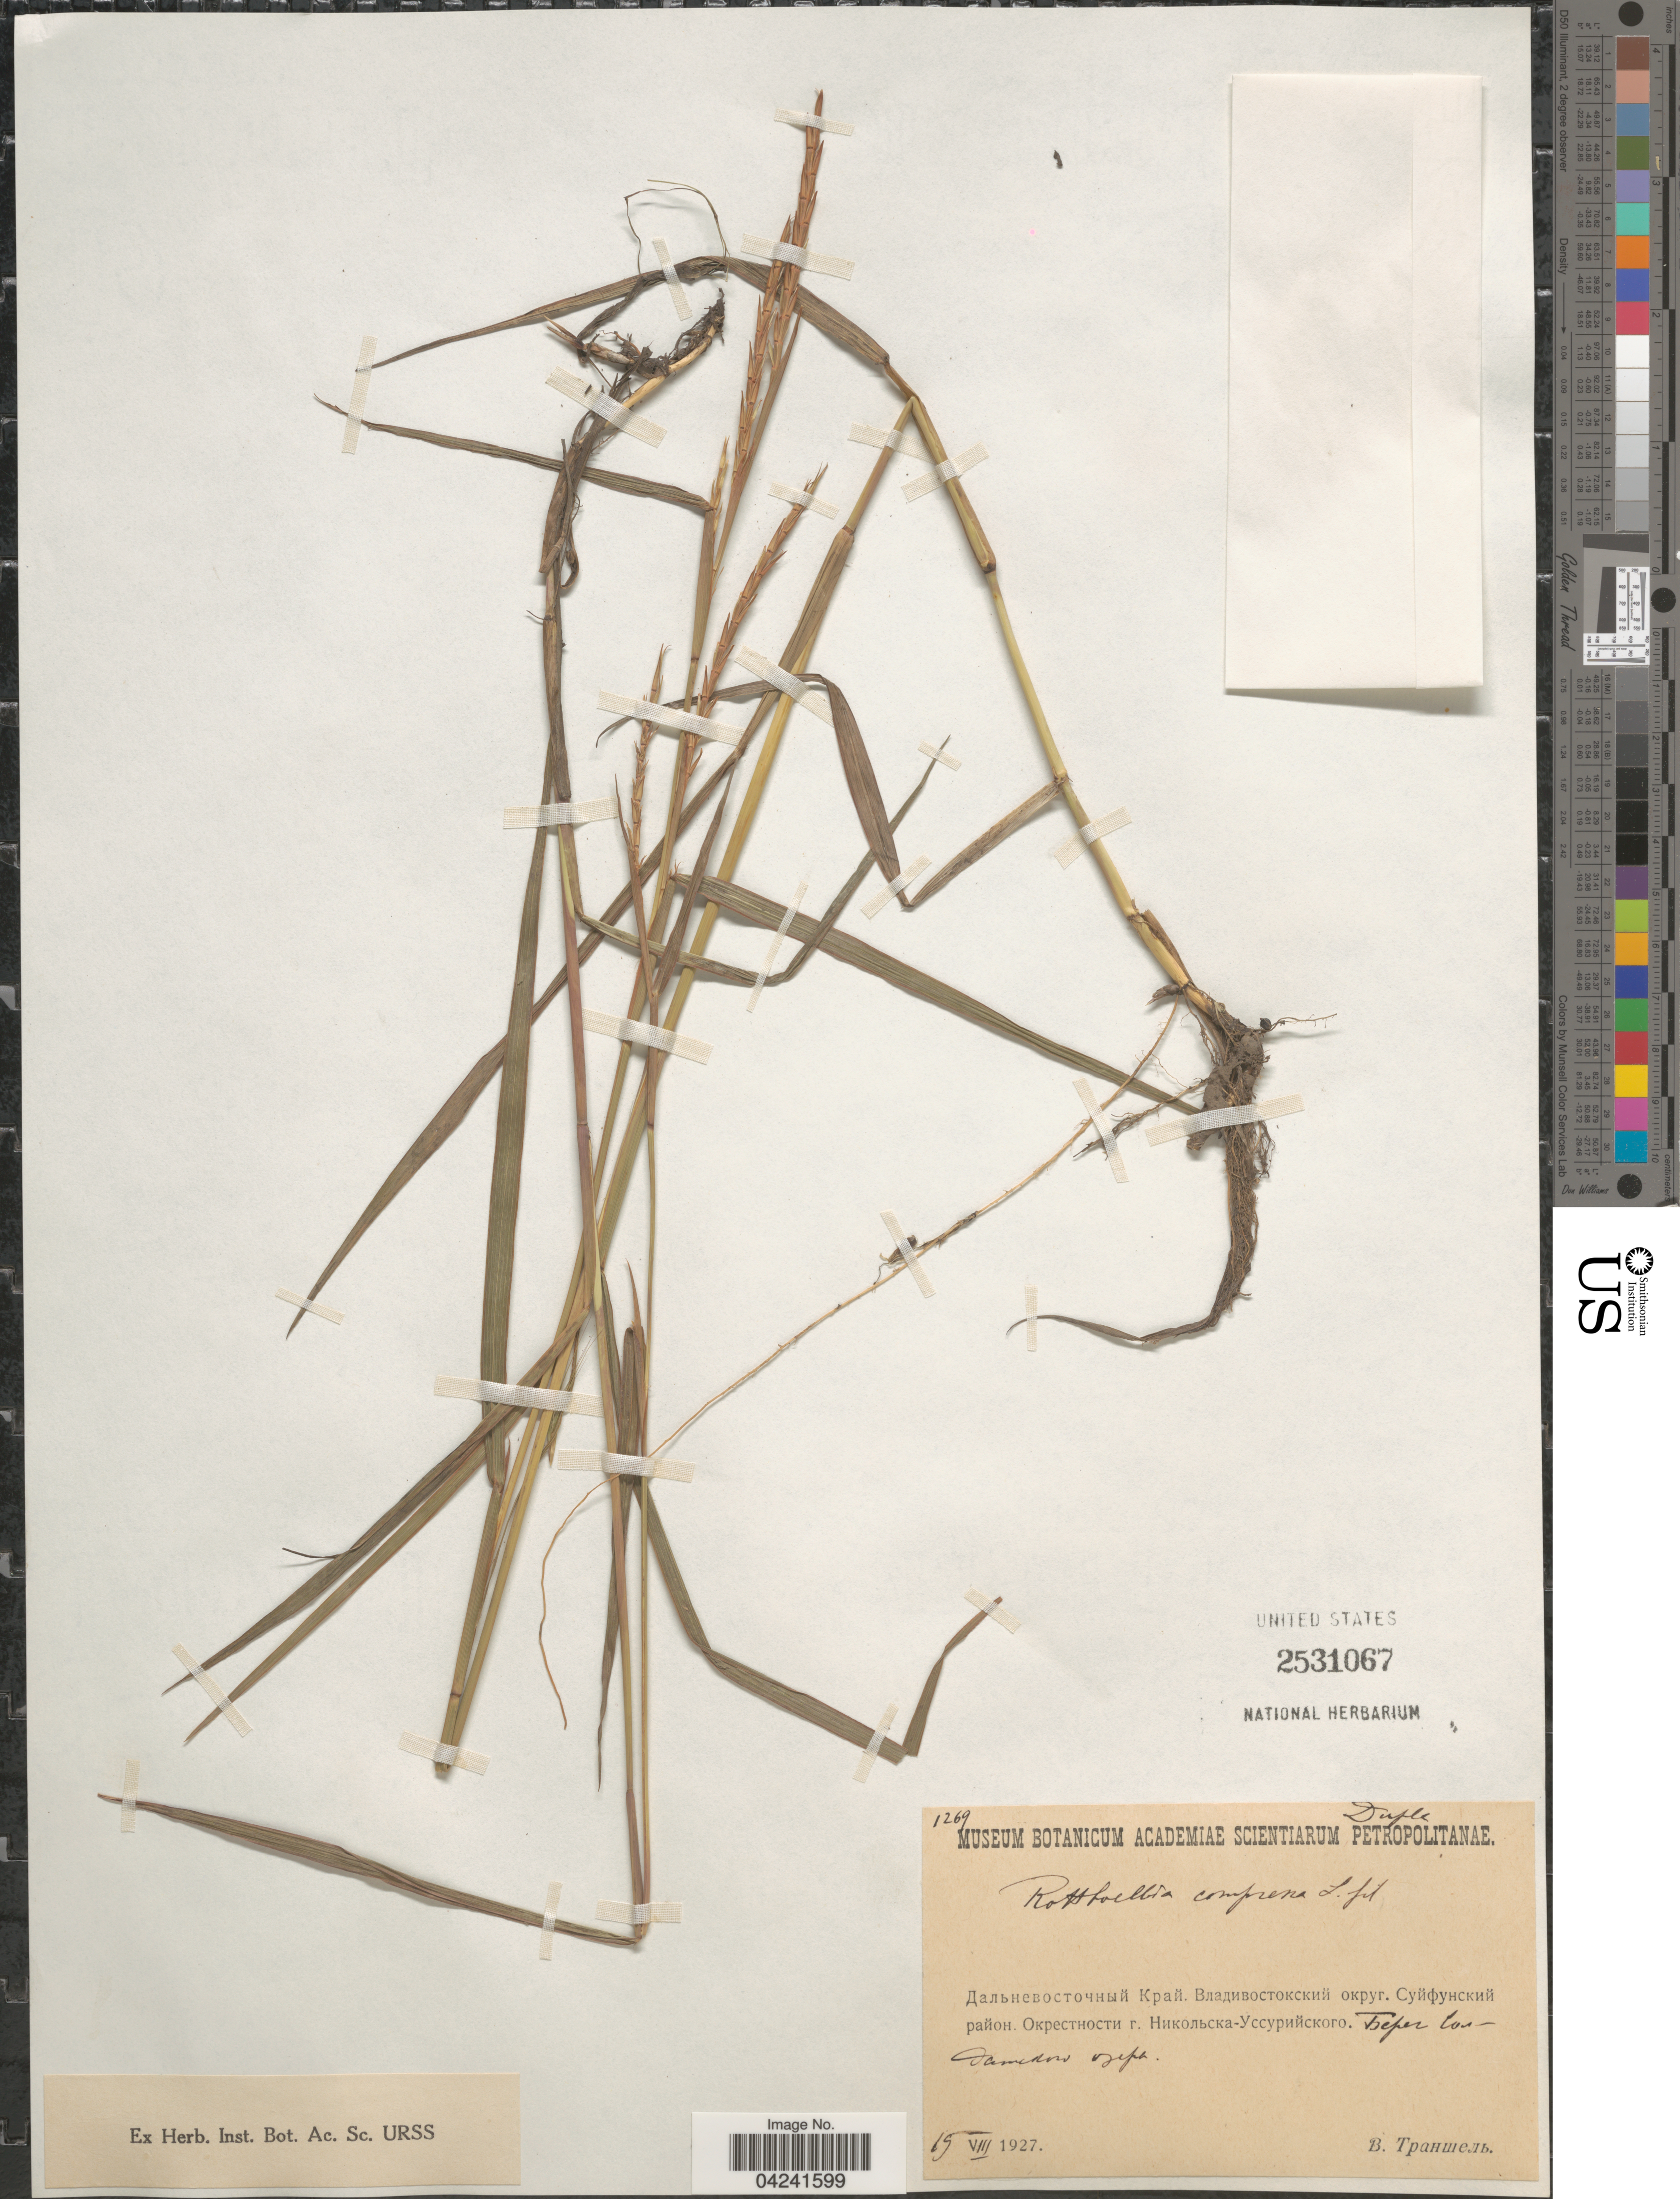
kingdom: Plantae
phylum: Tracheophyta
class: Liliopsida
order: Poales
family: Poaceae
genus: Hemarthria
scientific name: Hemarthria compressa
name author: (L.) R. Br.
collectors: V. Transhel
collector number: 1269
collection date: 1927-08-15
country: Russian Federation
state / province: Primorsky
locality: Vicinity of Nikolsk-Ussuriyskiy (now Ussuriysk)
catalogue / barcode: US 2531067